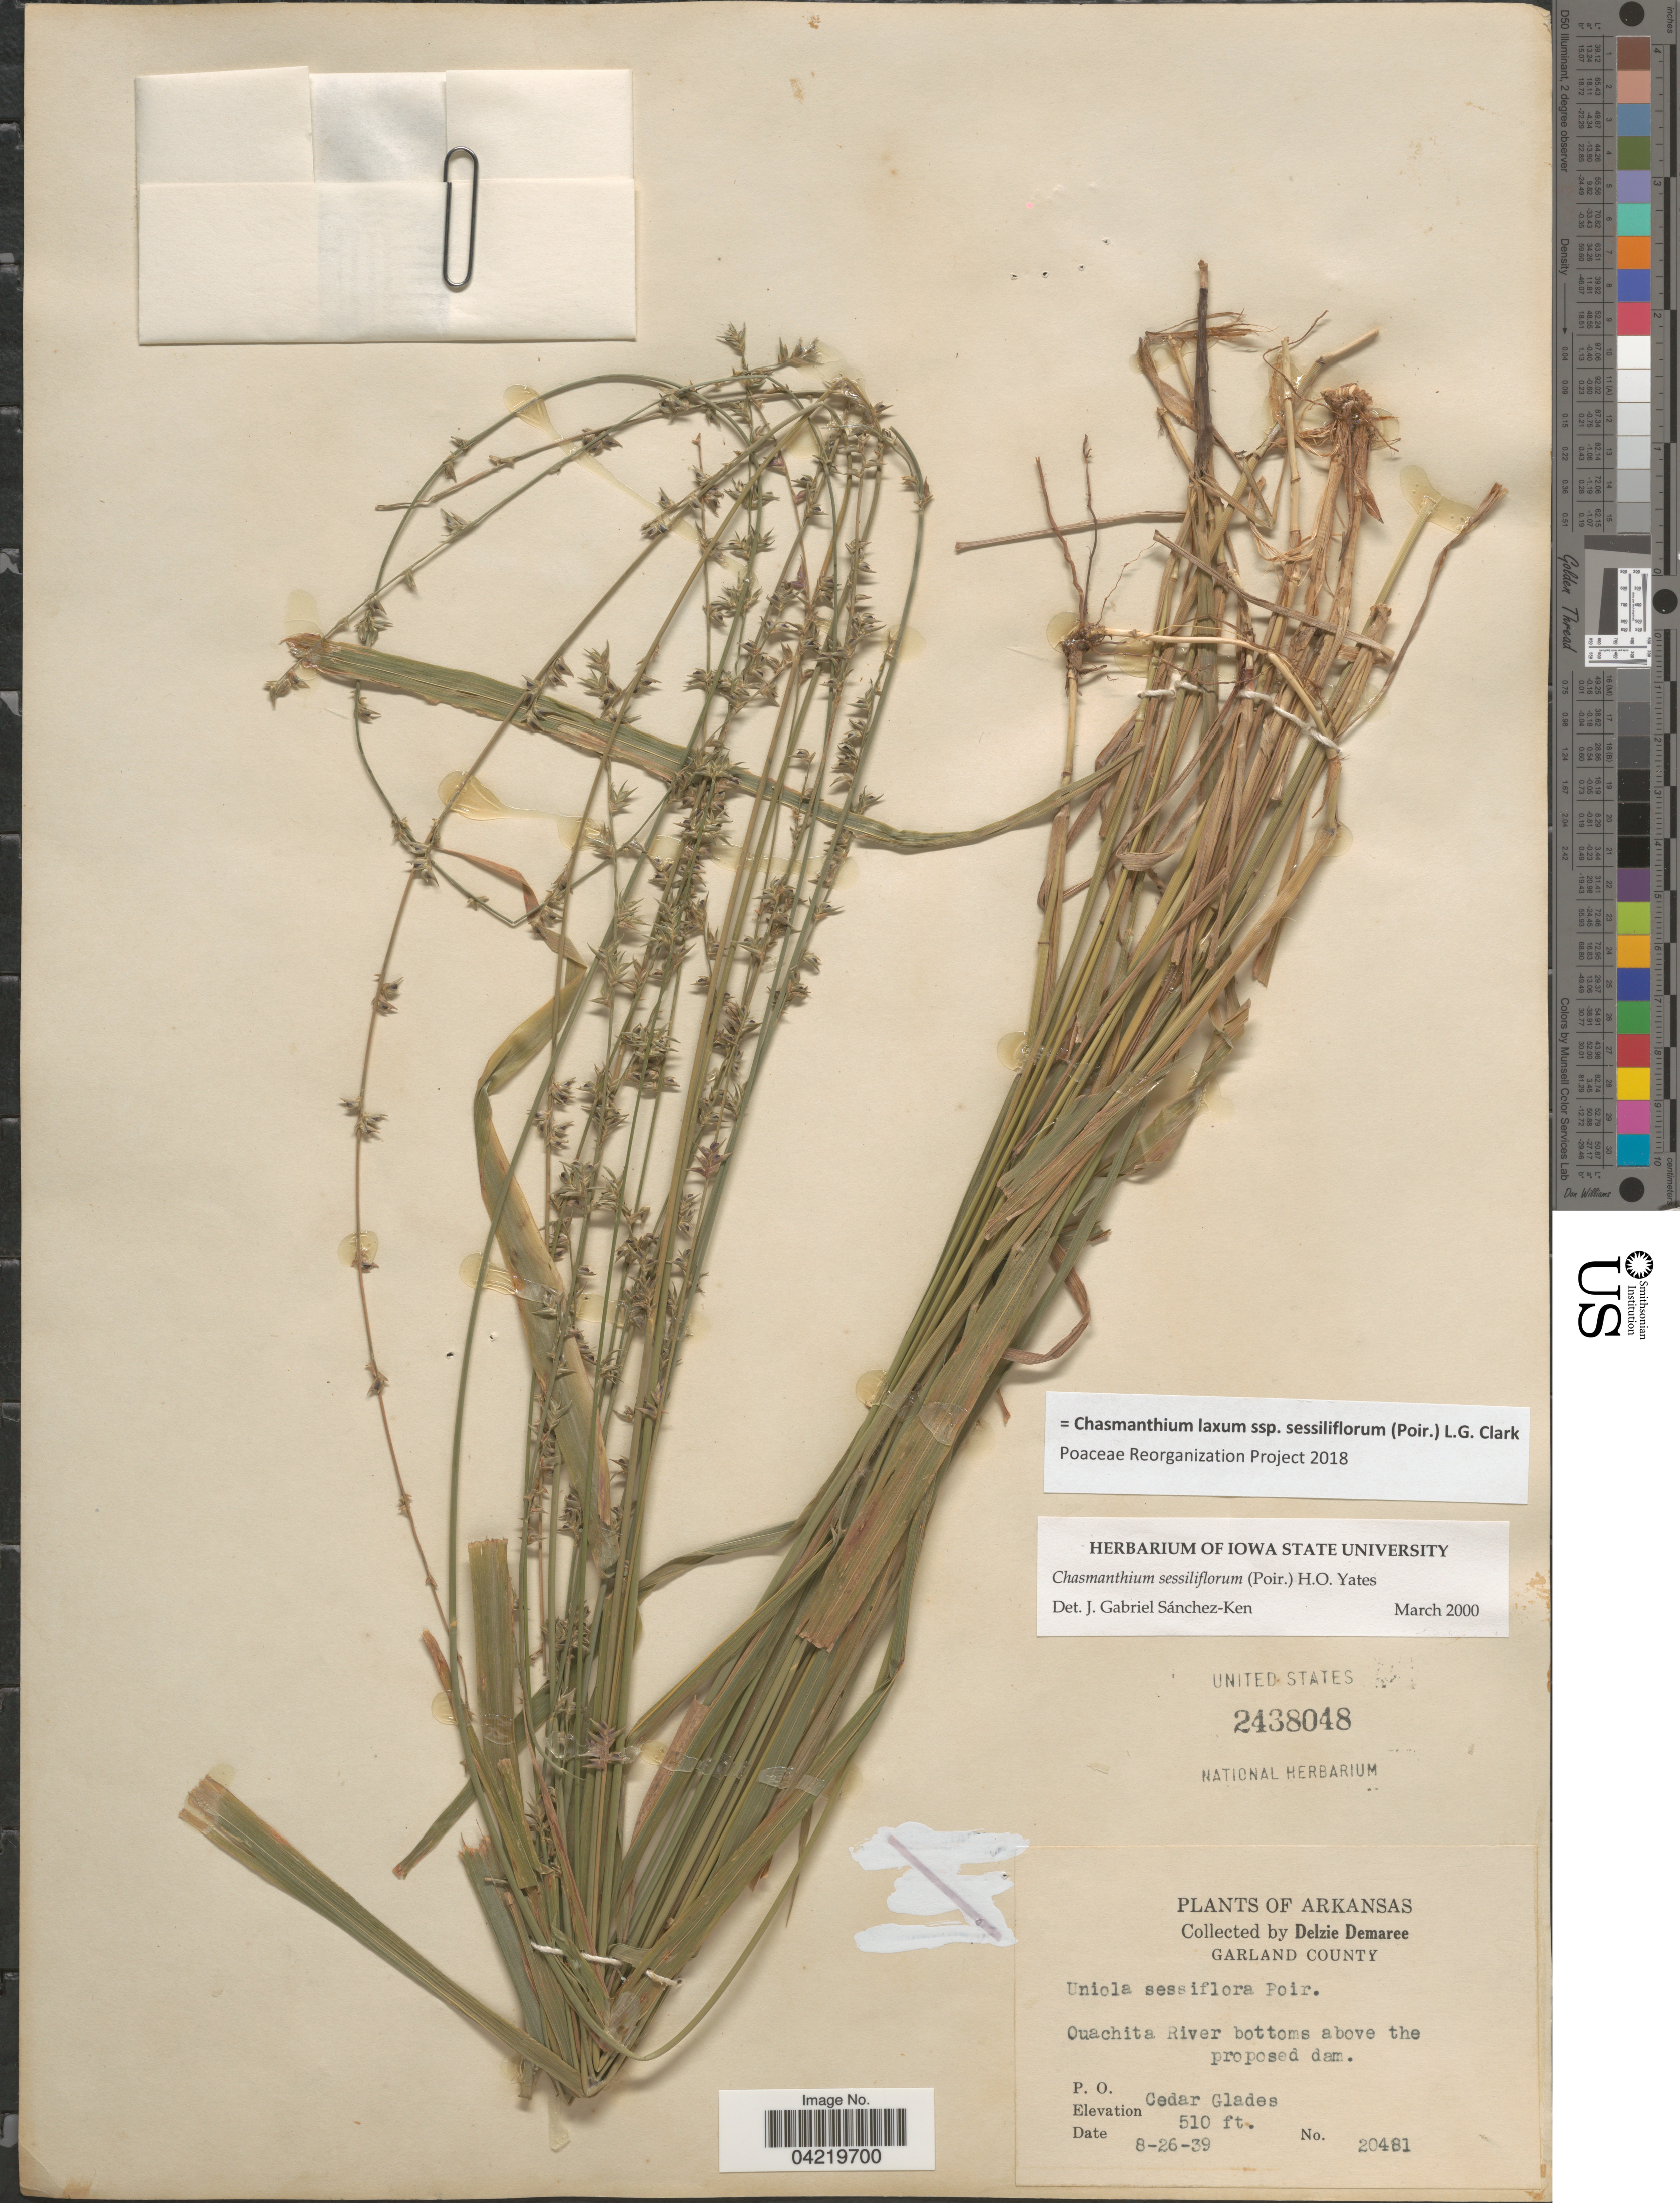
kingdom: Plantae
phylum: Tracheophyta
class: Liliopsida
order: Poales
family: Poaceae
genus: Chasmanthium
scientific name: Chasmanthium laxum subsp. sessiliflorum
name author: (L.) H.O. Yates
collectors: D. Demaree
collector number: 20481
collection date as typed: Transcribed d/m/y: 26/8/39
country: United States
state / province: Arkansas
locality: Garland County. Ouachita River bottoms above the proposed dam. P.O. Cedar Glades.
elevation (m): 155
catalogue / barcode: US 2438048